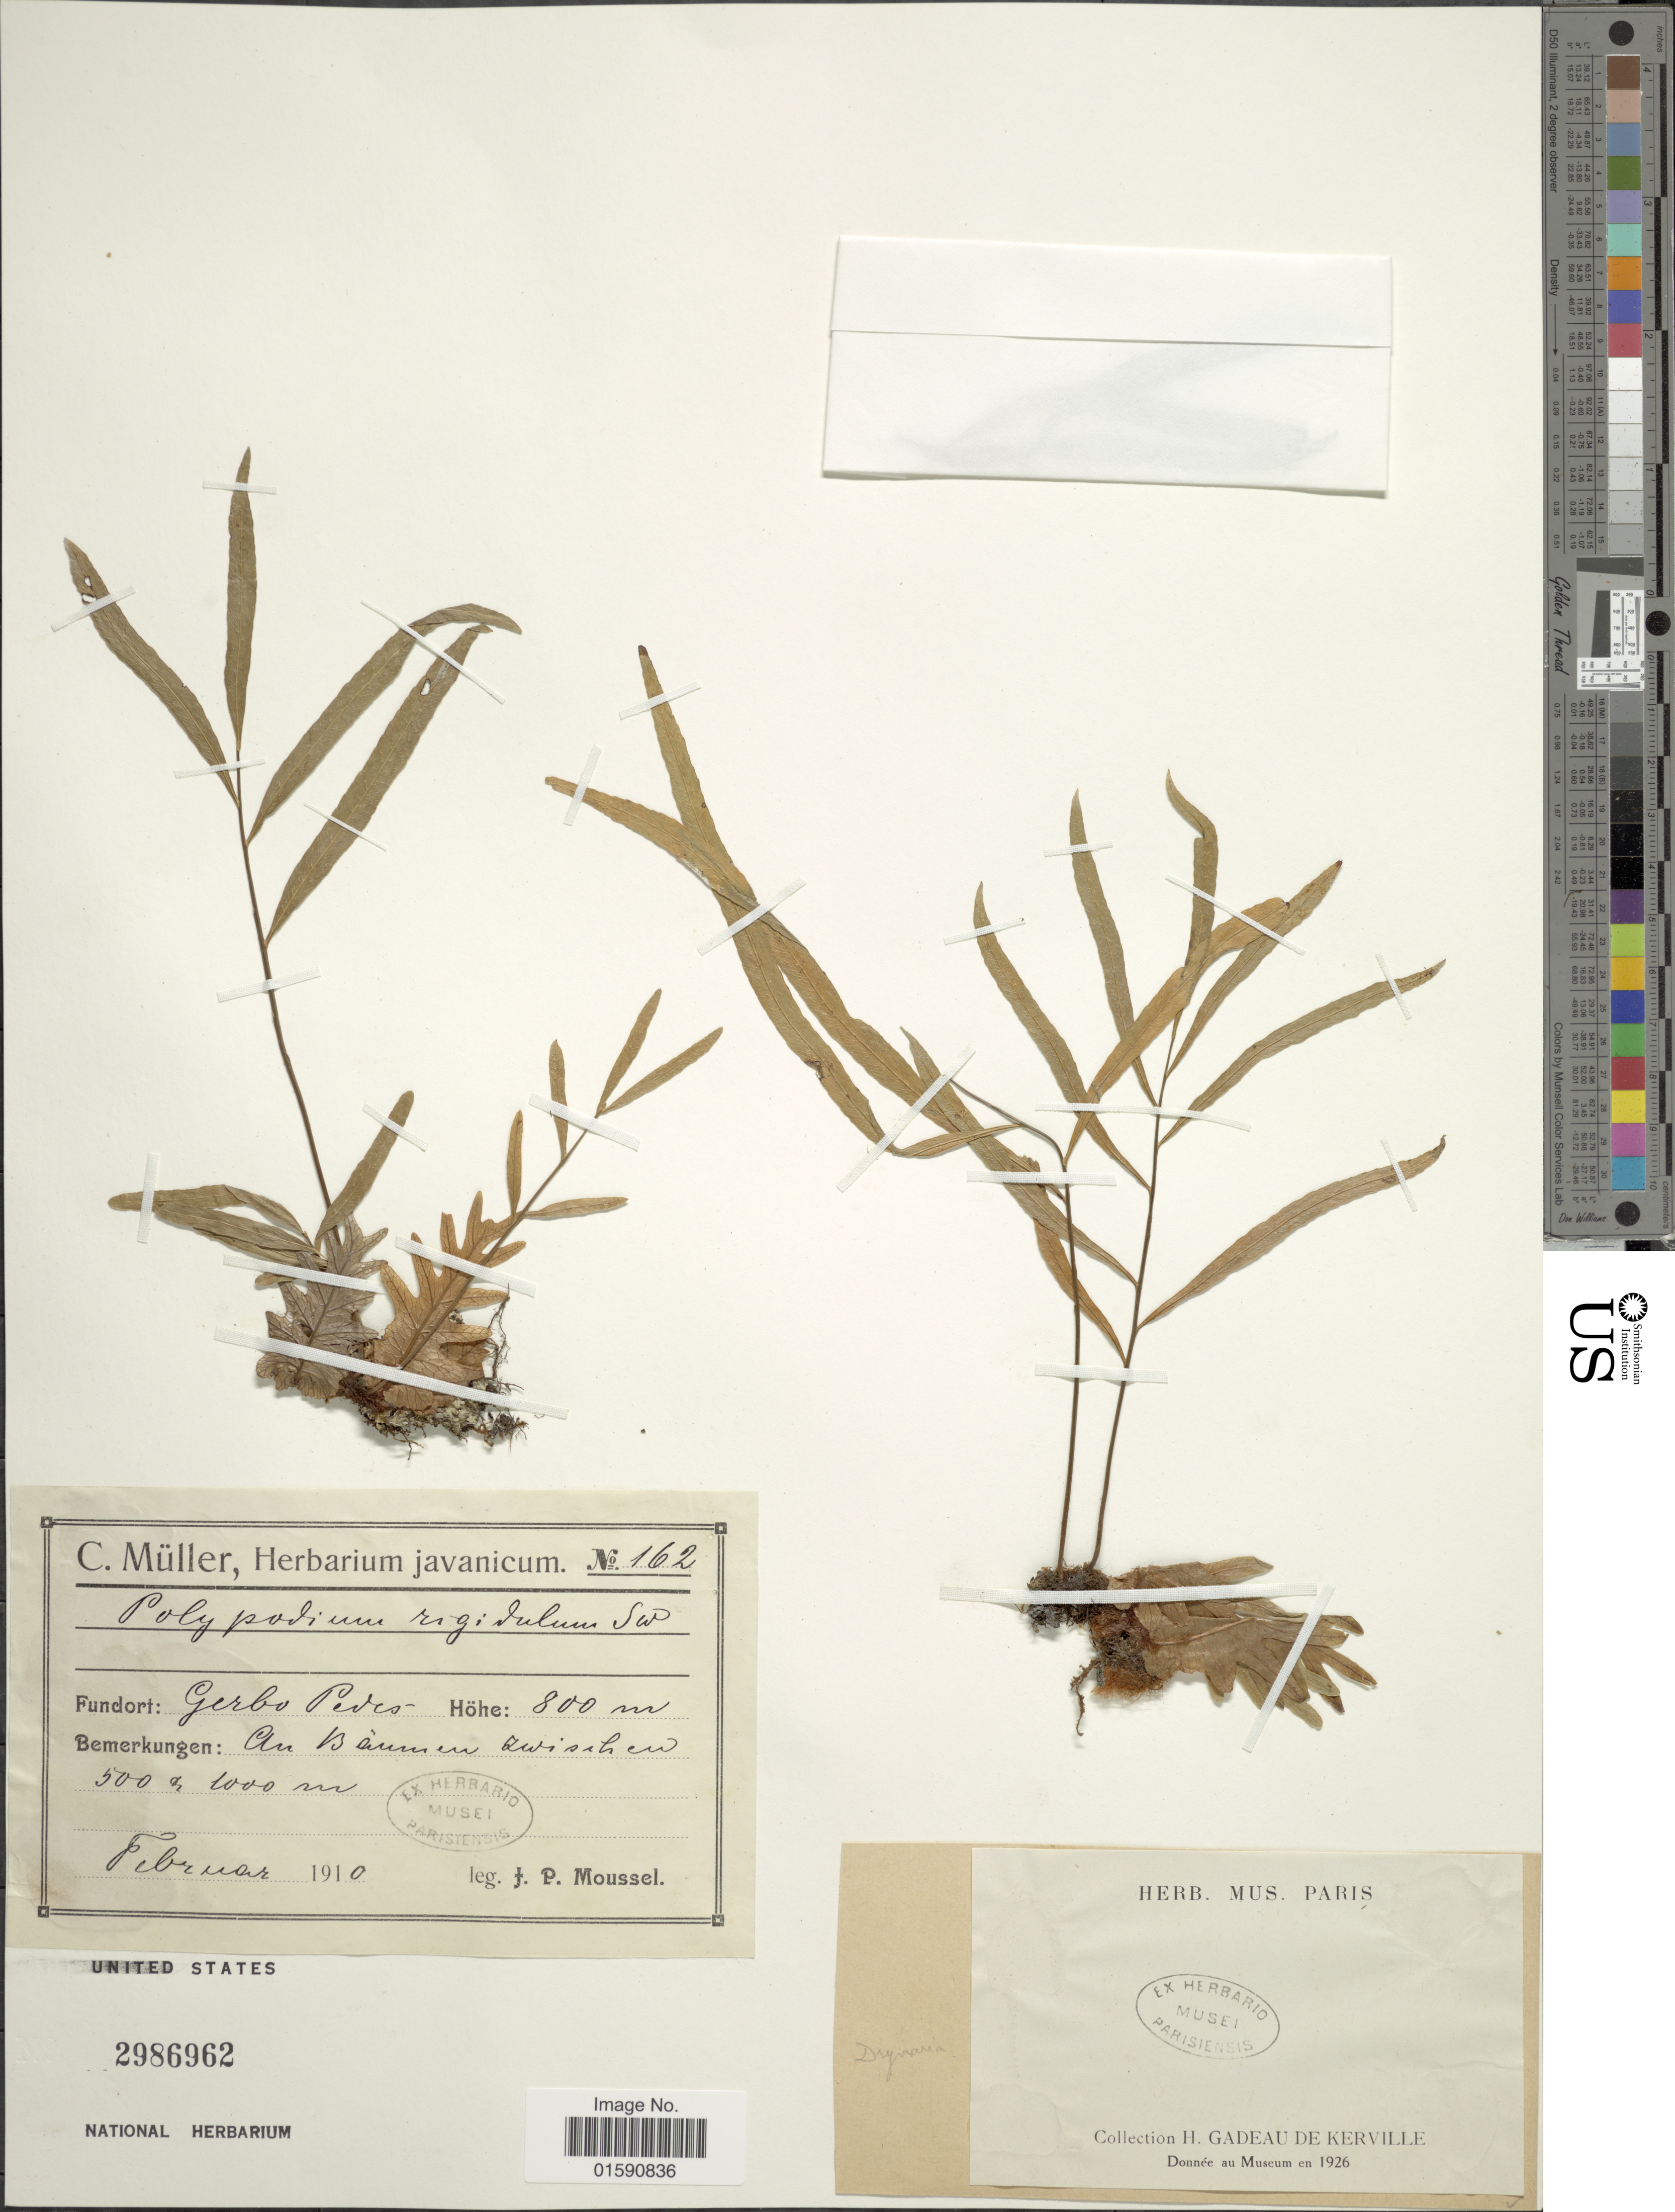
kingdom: Plantae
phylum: Tracheophyta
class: Polypodiopsida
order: Polypodiales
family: Polypodiaceae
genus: Drynaria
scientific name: Drynaria rigidula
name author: (Sw.) Bedd.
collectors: J. Moussel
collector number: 162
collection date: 1910-02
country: Indonesia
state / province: Java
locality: Gerbo Pedes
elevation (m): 800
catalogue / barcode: US 2986962